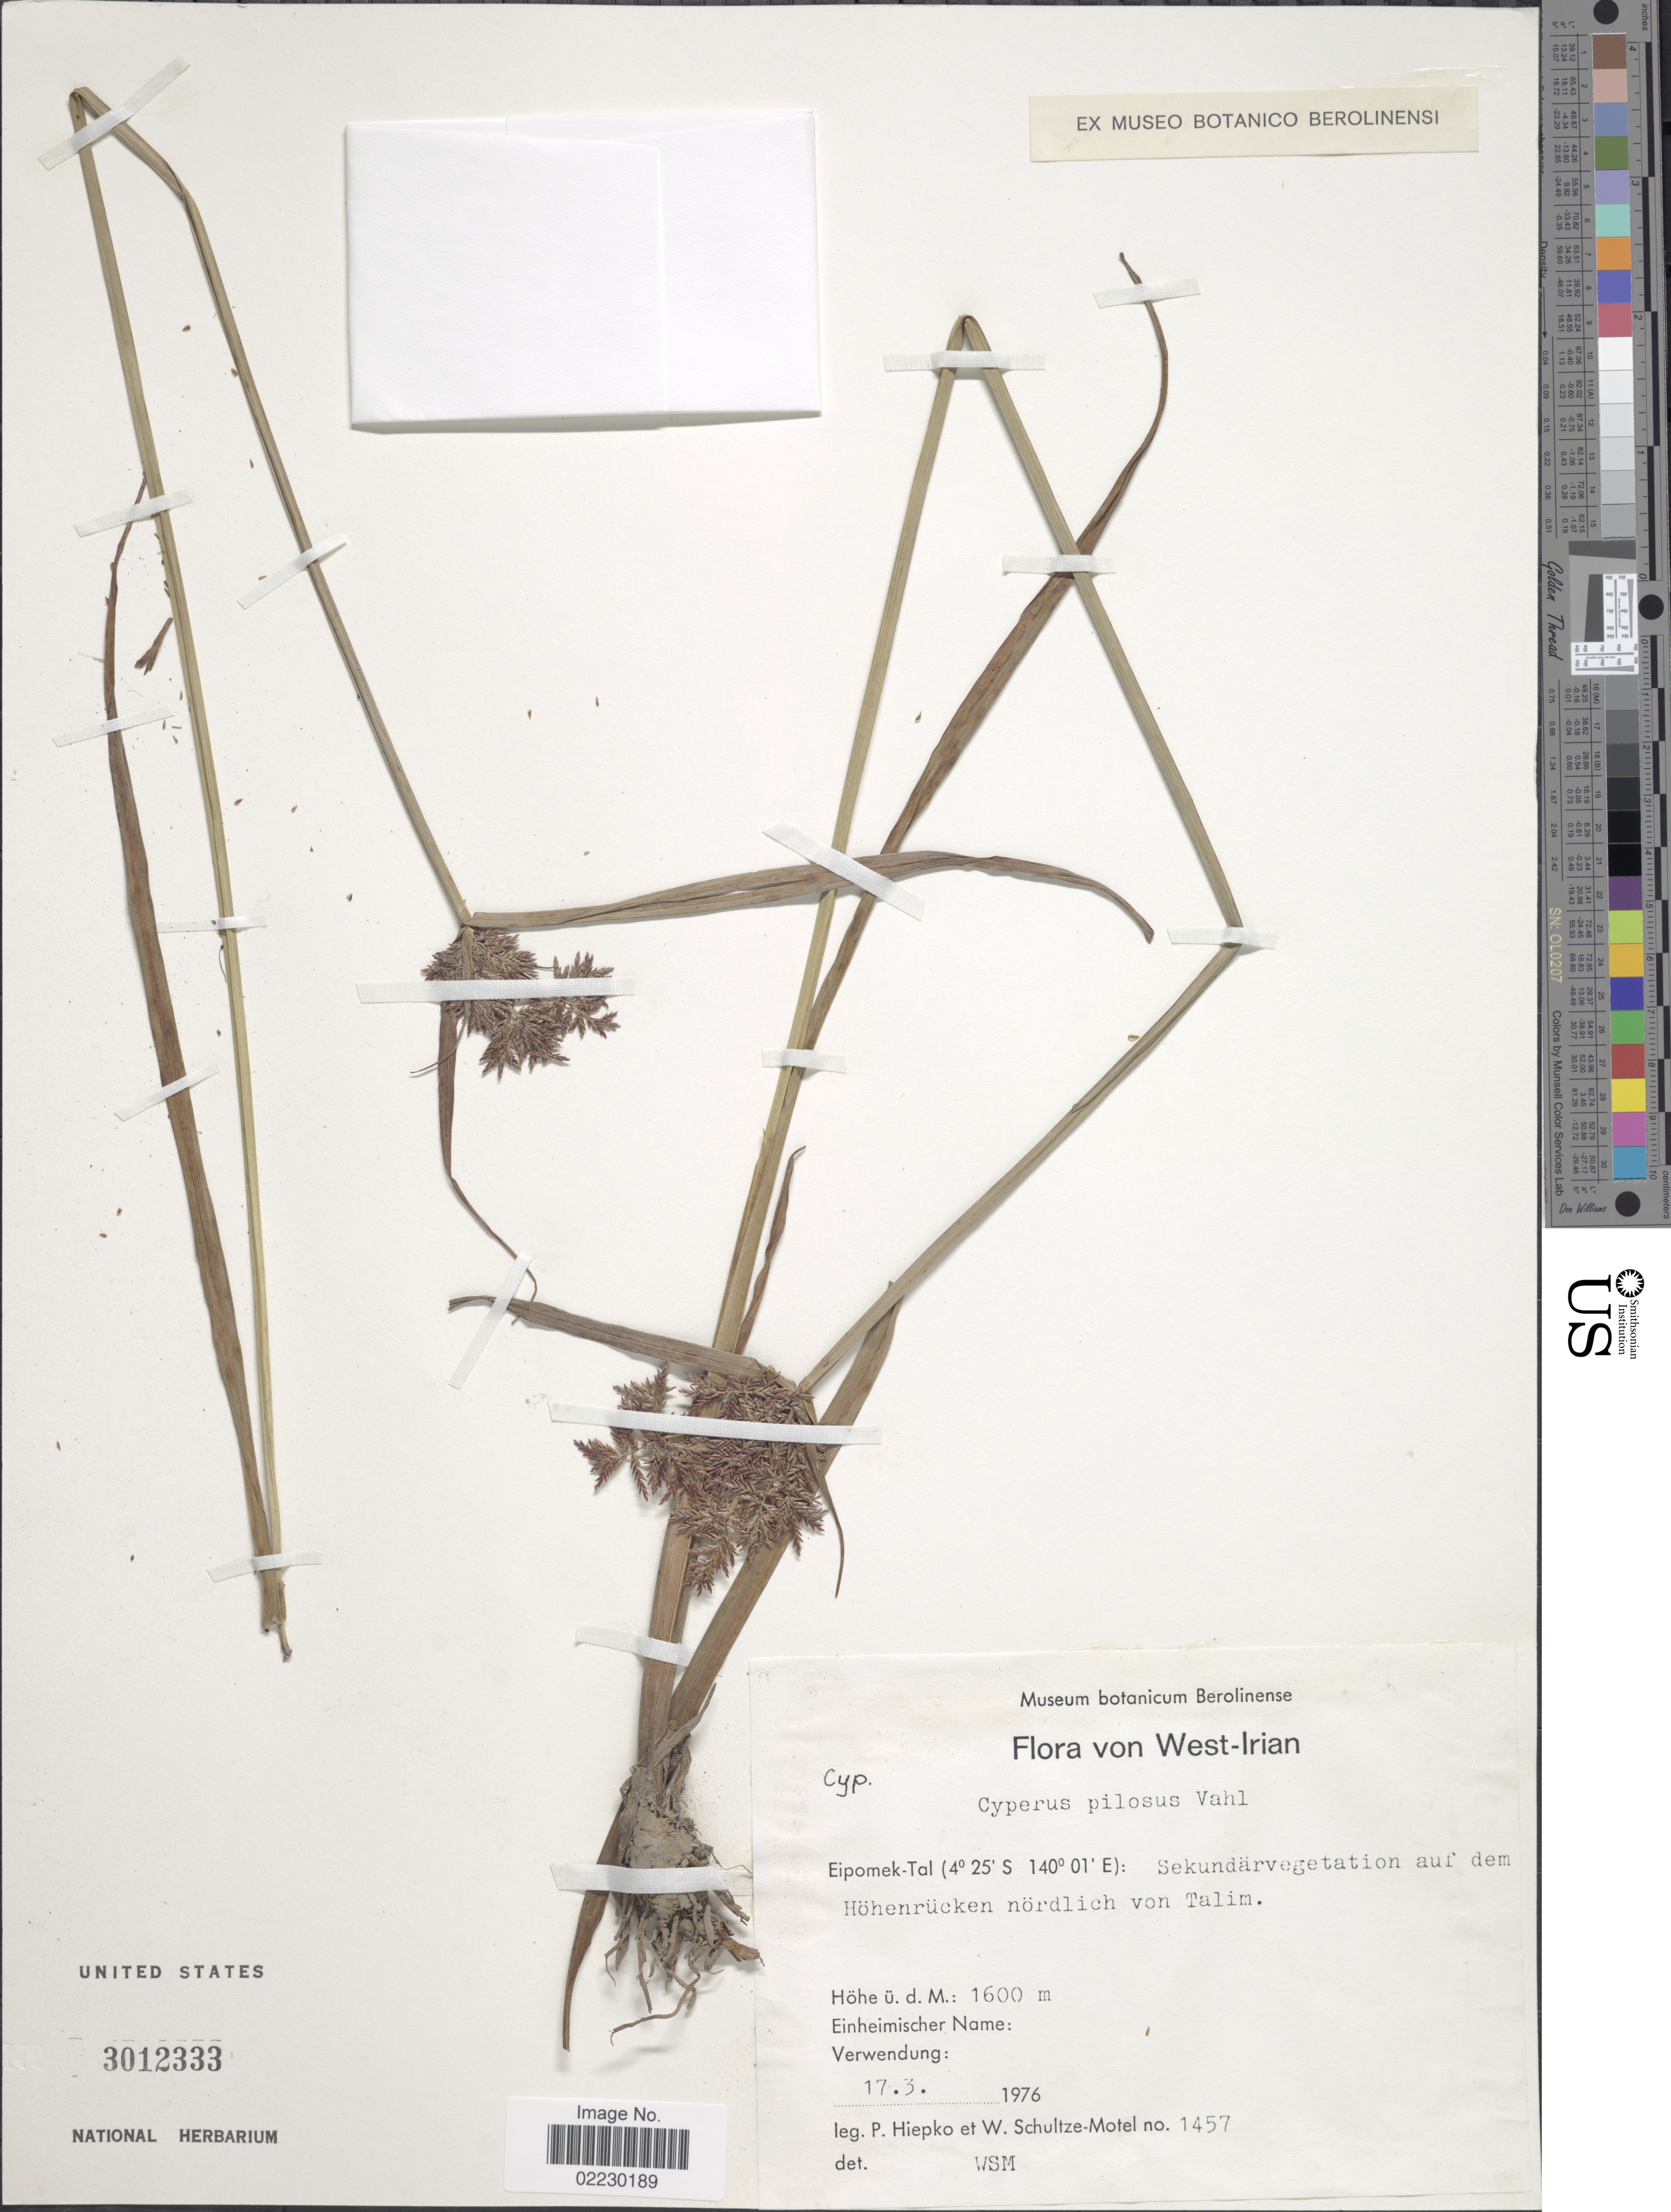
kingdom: Plantae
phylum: Tracheophyta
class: Liliopsida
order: Poales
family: Cyperaceae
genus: Cyperus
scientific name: Cyperus pilosus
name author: Vahl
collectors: P. H. Hiepko & W. Schultze-Motel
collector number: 1457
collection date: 1976-03-17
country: Indonesia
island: New Guinea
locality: West-Irian, Eipomek-Tal, Sekundarvegetation auf dem Hohenrucken nordlich von Talim, Hohe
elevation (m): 1600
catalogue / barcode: US 3012333